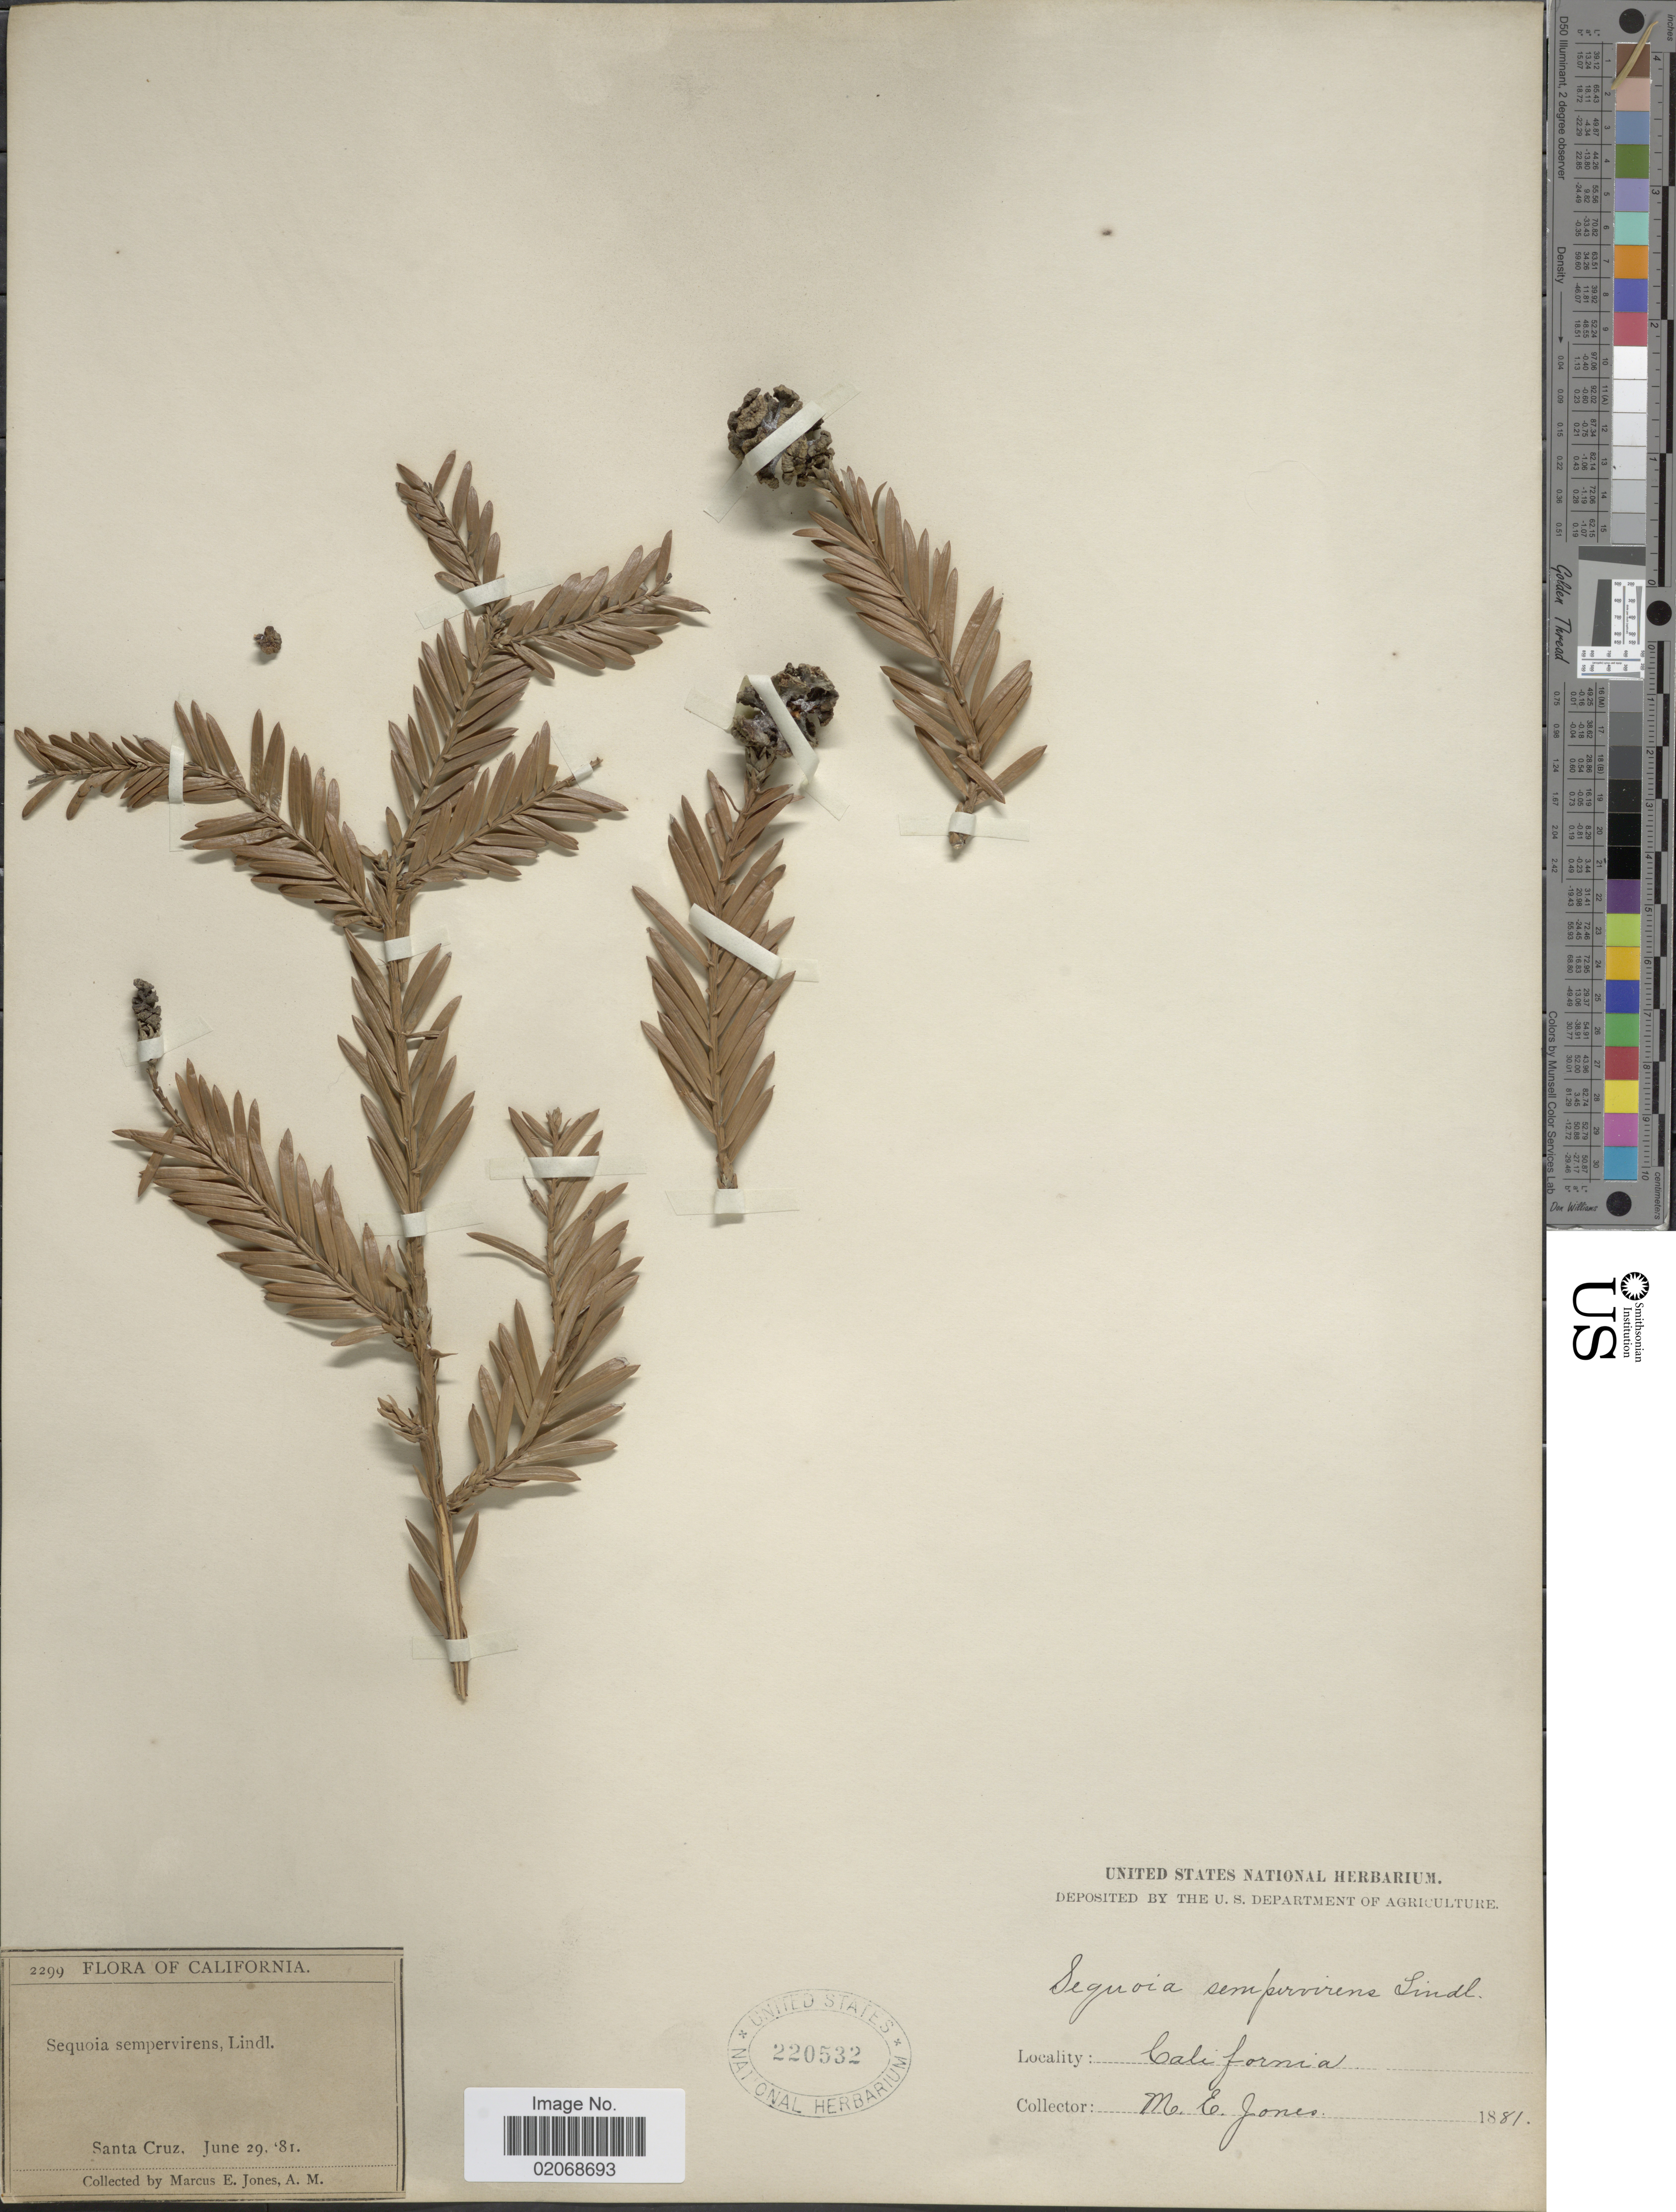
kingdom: Plantae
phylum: Tracheophyta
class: Pinopsida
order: Pinales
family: Cupressaceae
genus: Sequoia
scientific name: Sequoia sempervirens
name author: (D. Don) Endl.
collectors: M. E. Jones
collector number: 2299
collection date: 1881-06-29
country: United States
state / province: California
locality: Santa Cruz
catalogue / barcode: US 220532